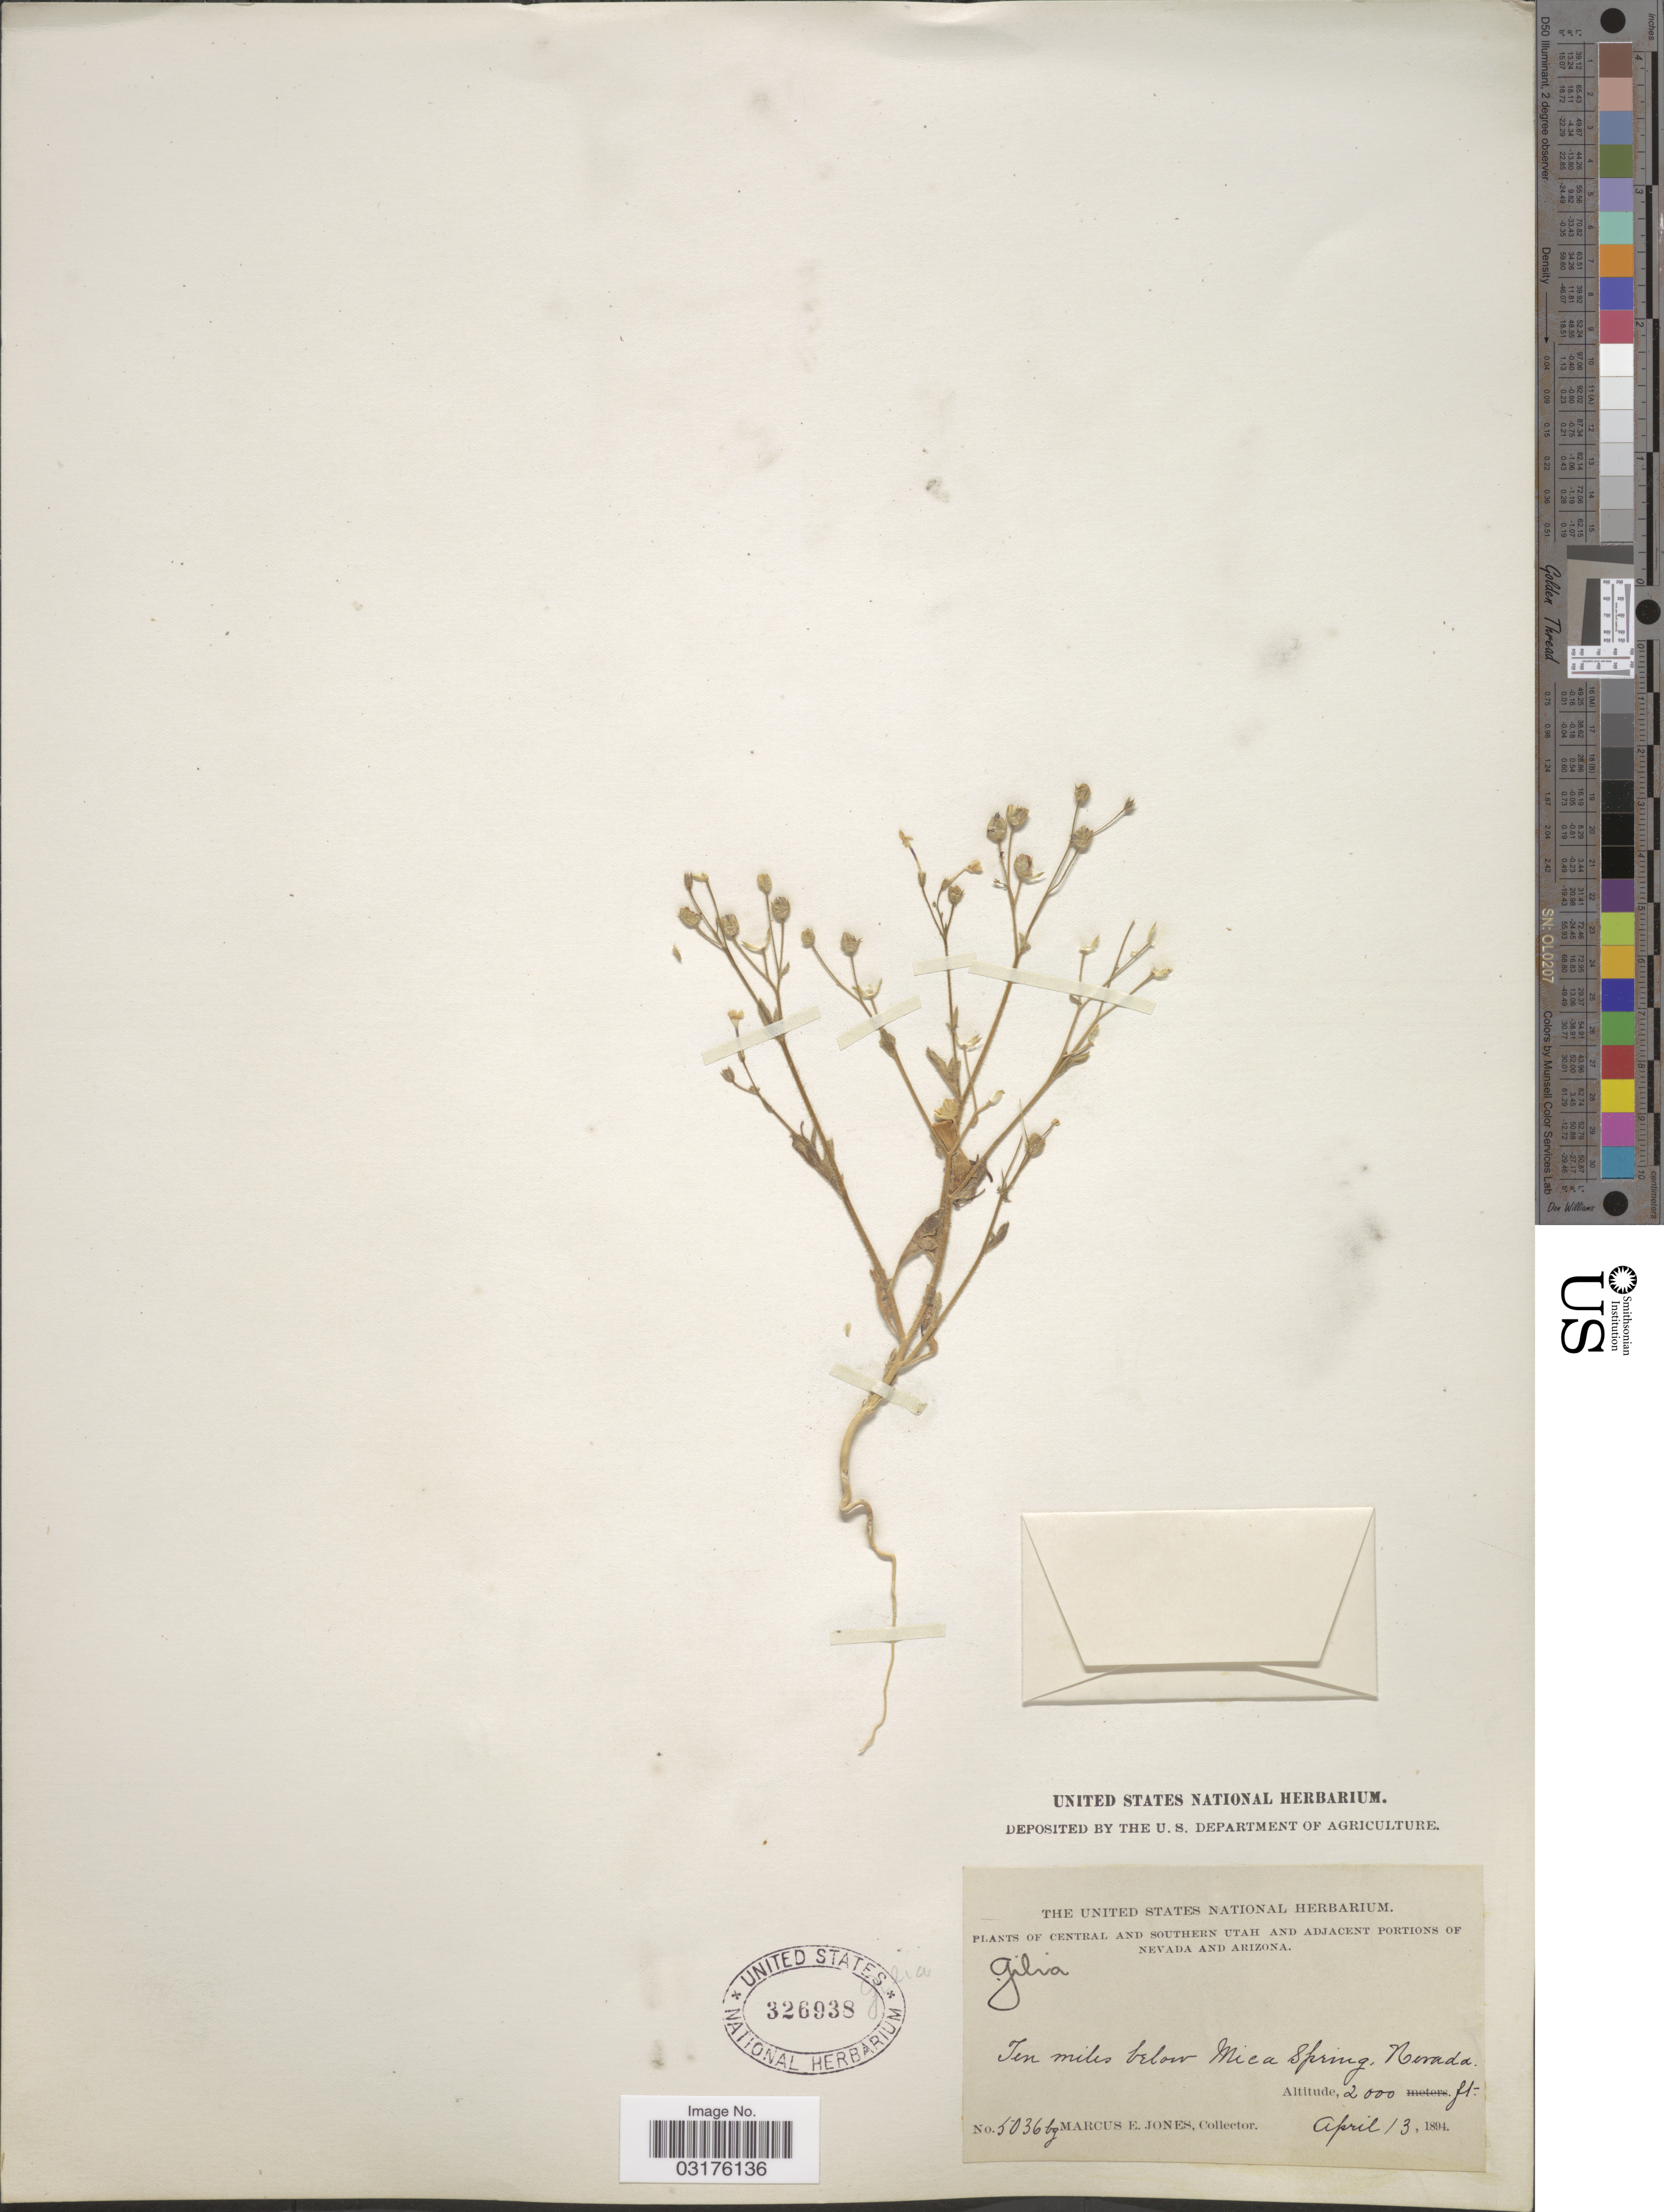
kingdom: Plantae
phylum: Tracheophyta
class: Magnoliopsida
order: Ericales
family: Polemoniaceae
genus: Gilia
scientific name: Gilia scopulorum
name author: M.E. Jones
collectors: M. E. Jones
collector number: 5036bg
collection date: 1894-04-13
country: United States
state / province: Nevada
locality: Ten miles below Mica Springs, Adjacent Portions of Nevada.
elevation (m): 610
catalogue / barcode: US 326938